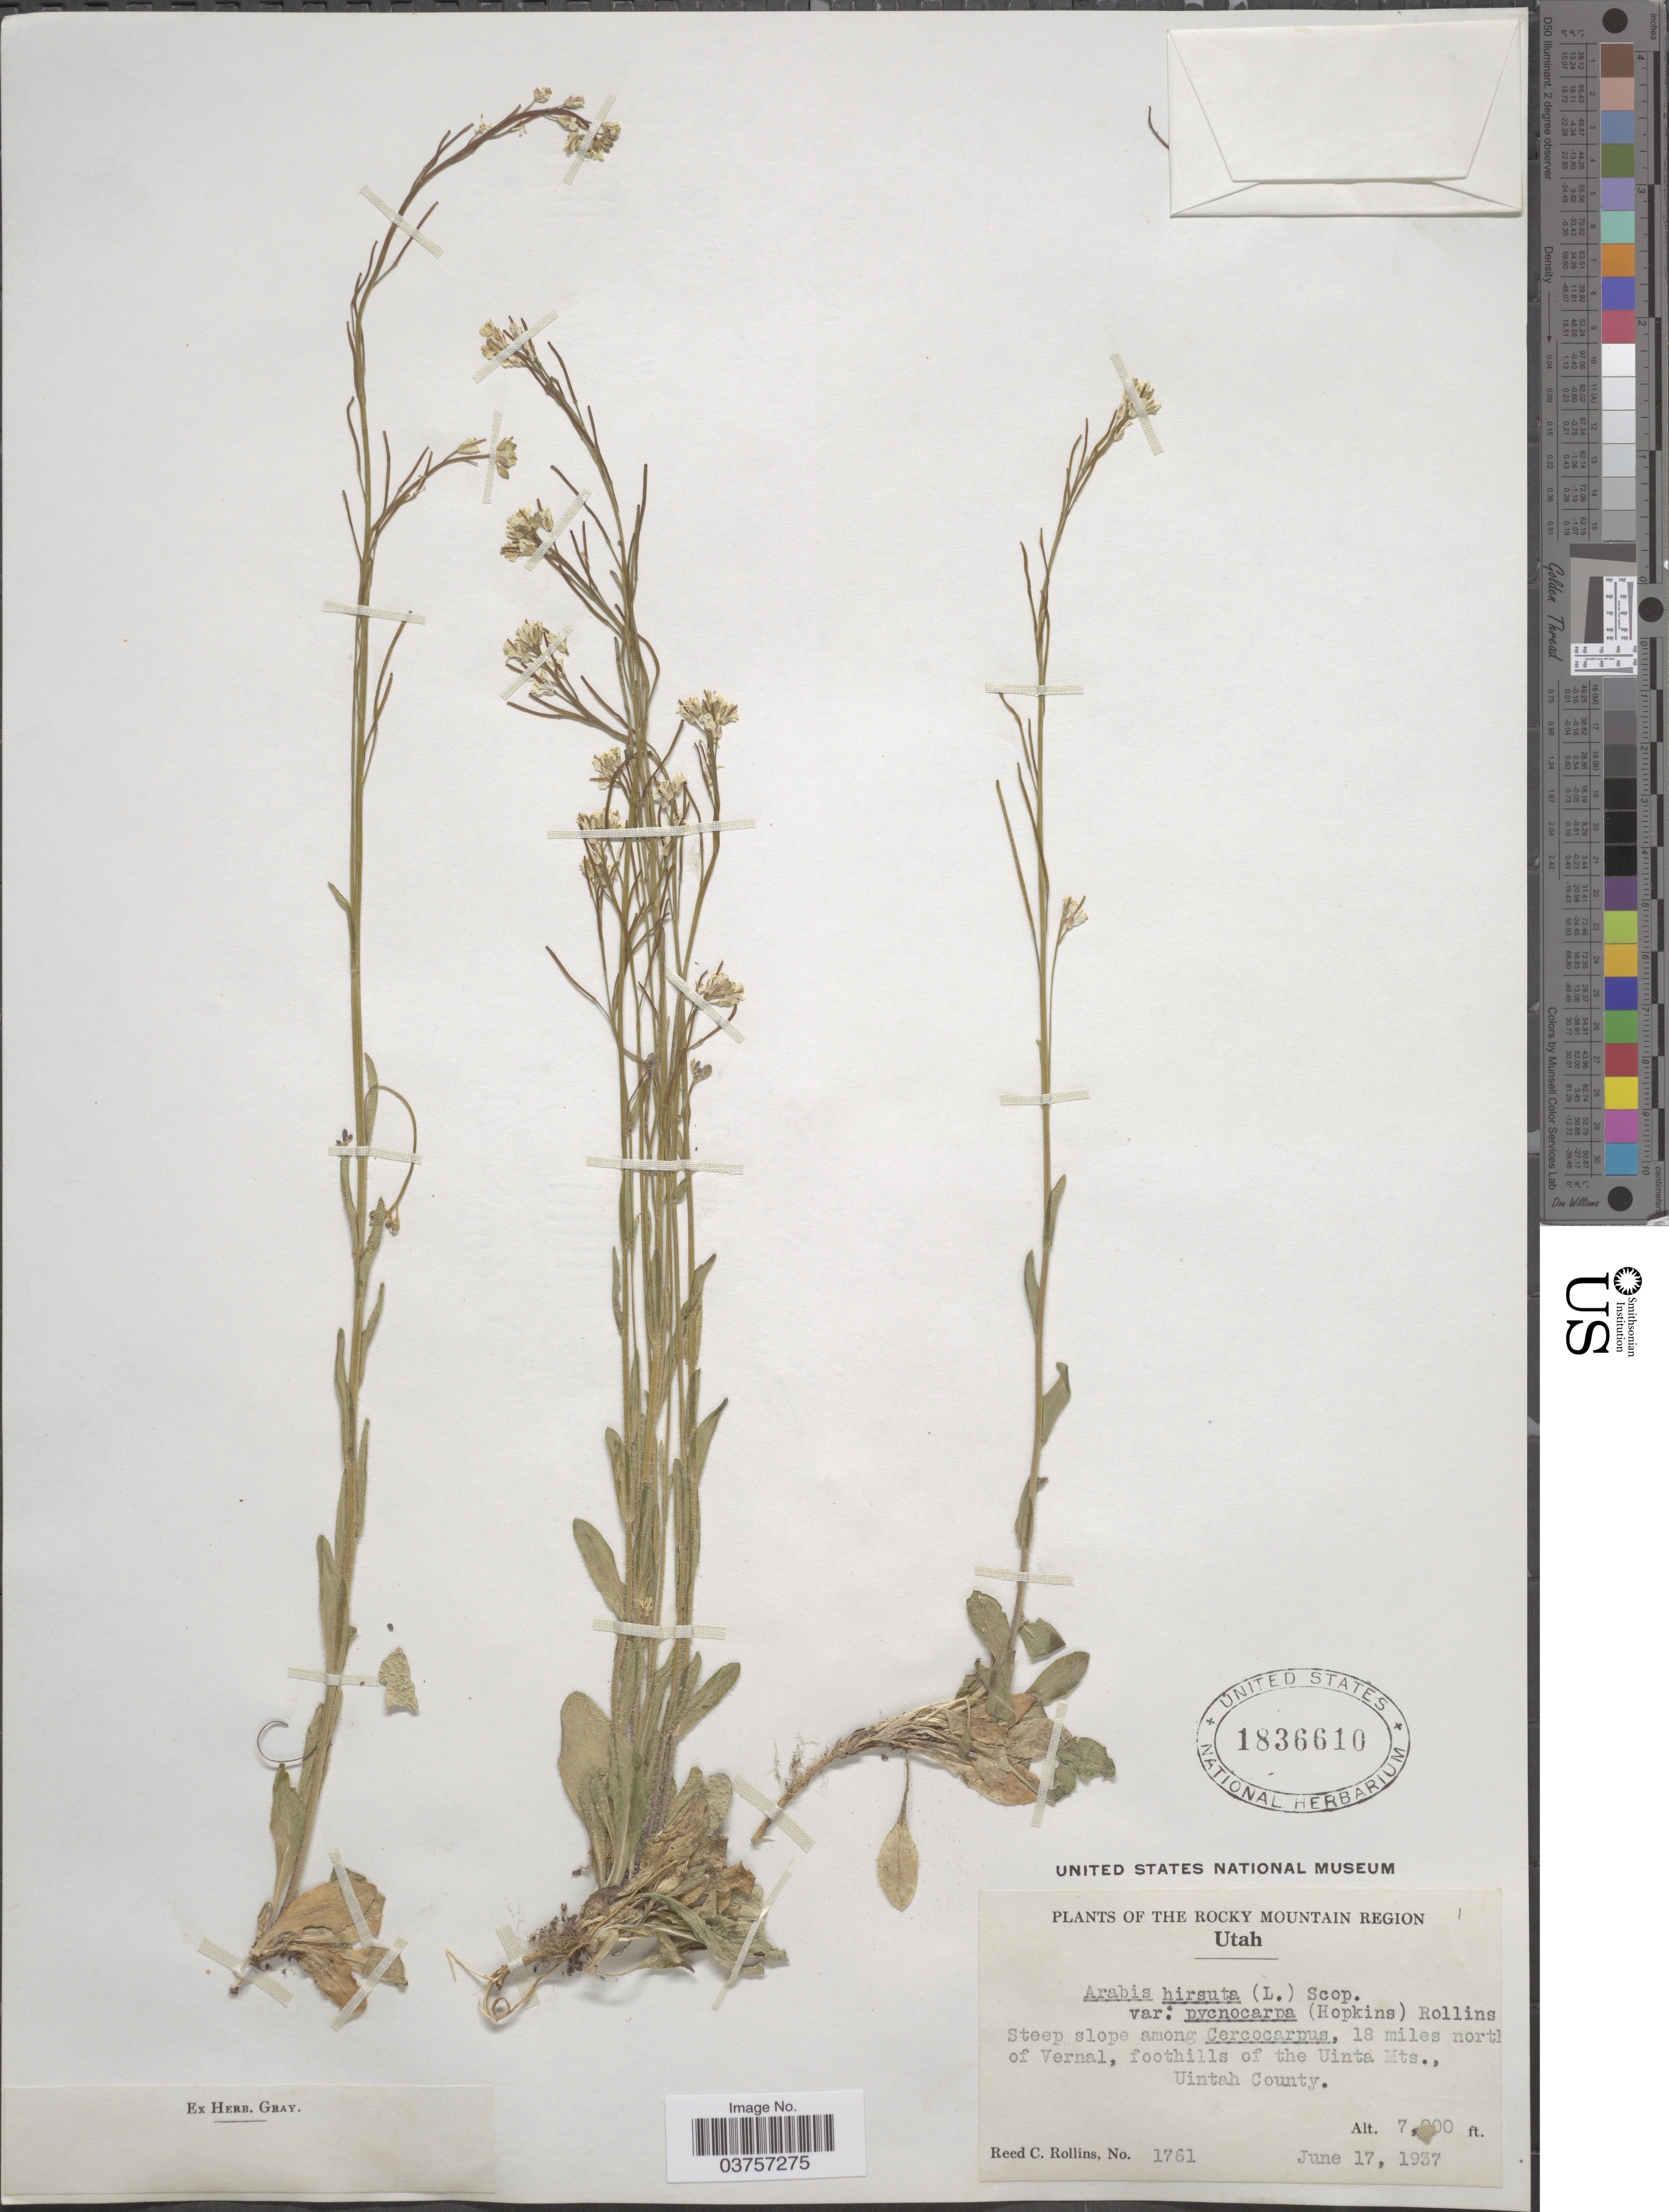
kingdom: Plantae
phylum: Tracheophyta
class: Magnoliopsida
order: Brassicales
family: Brassicaceae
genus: Arabis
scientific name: Arabis hirsuta var. pycnocarpa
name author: M. Hopkins & Rollins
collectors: R. C. Rollins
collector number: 1761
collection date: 1937-06-17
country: United States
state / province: Utah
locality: The Rocky Mountain Region; 18 miles north of Vernal, foothills of the Uinta Mountains, Uintah County.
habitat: steep slope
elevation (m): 2134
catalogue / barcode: US 1836610